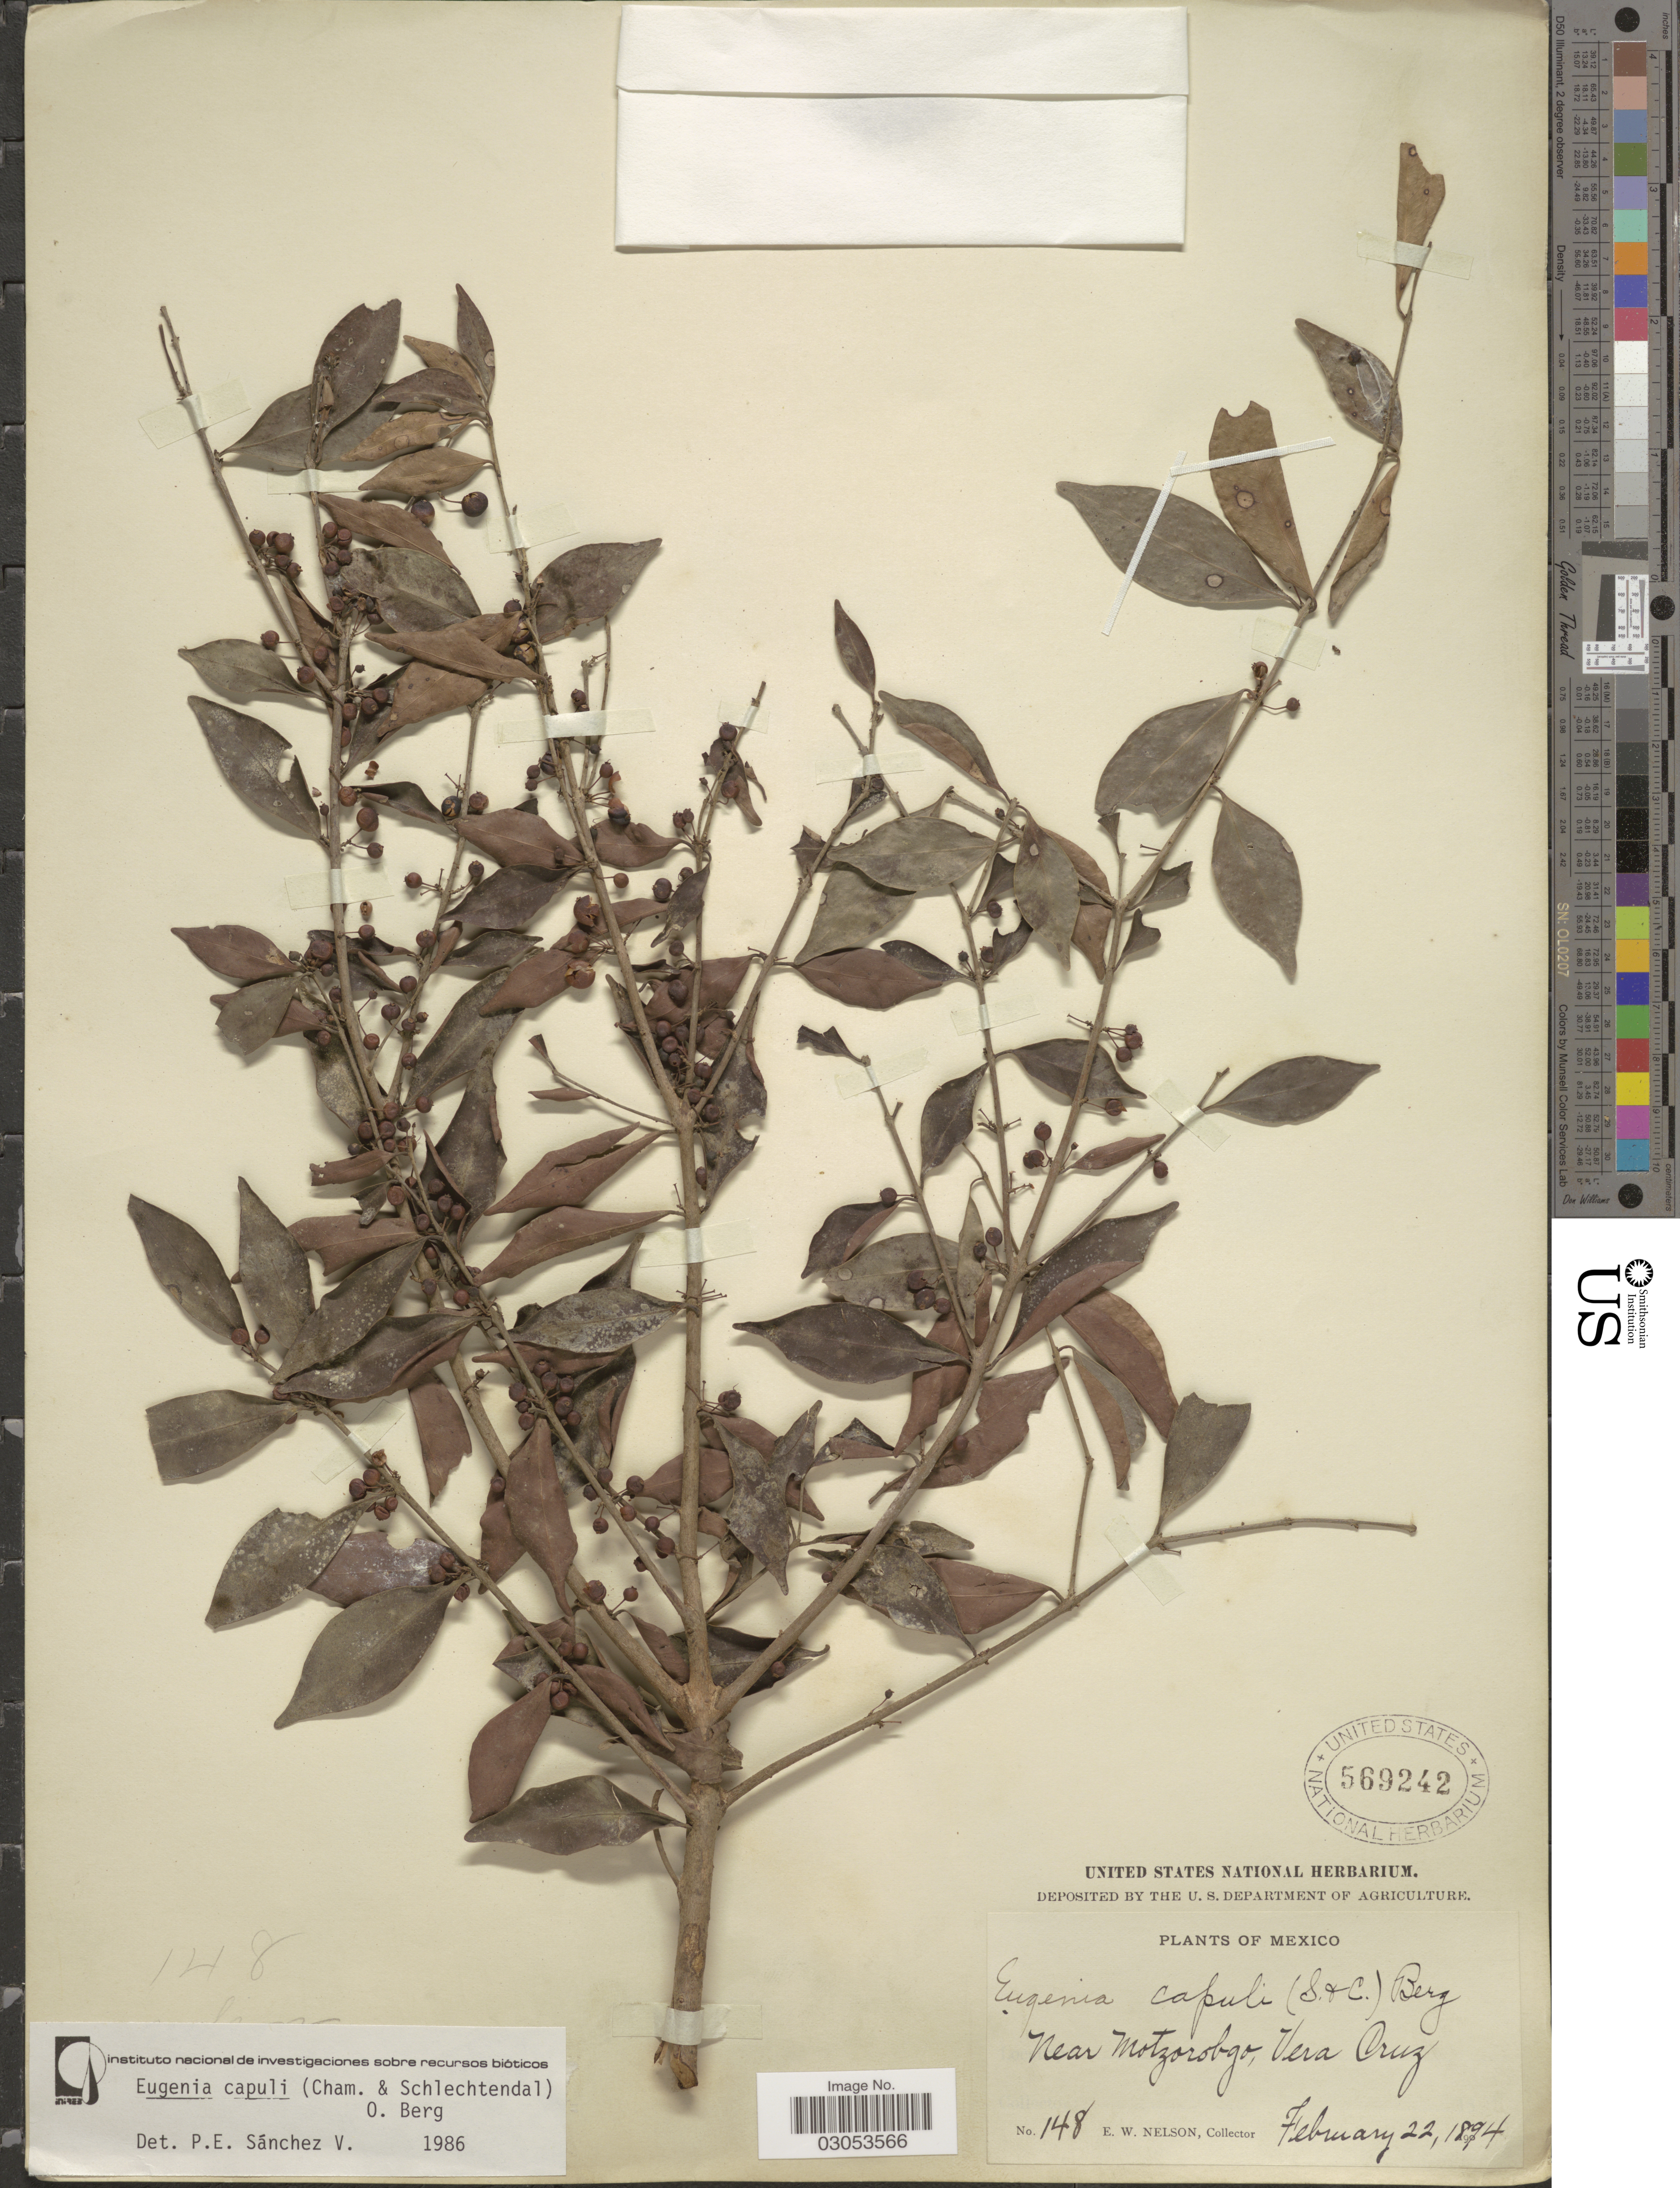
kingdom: Plantae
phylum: Tracheophyta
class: Magnoliopsida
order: Myrtales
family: Myrtaceae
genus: Eugenia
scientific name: Eugenia capuli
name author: (Schltdl. & Cham.) Hook. & Arn.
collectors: E. W. Nelson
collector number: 148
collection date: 1894-02-22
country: Mexico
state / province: Veracruz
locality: Near Motzorobgo, Vera Cruz.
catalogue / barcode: US 569242